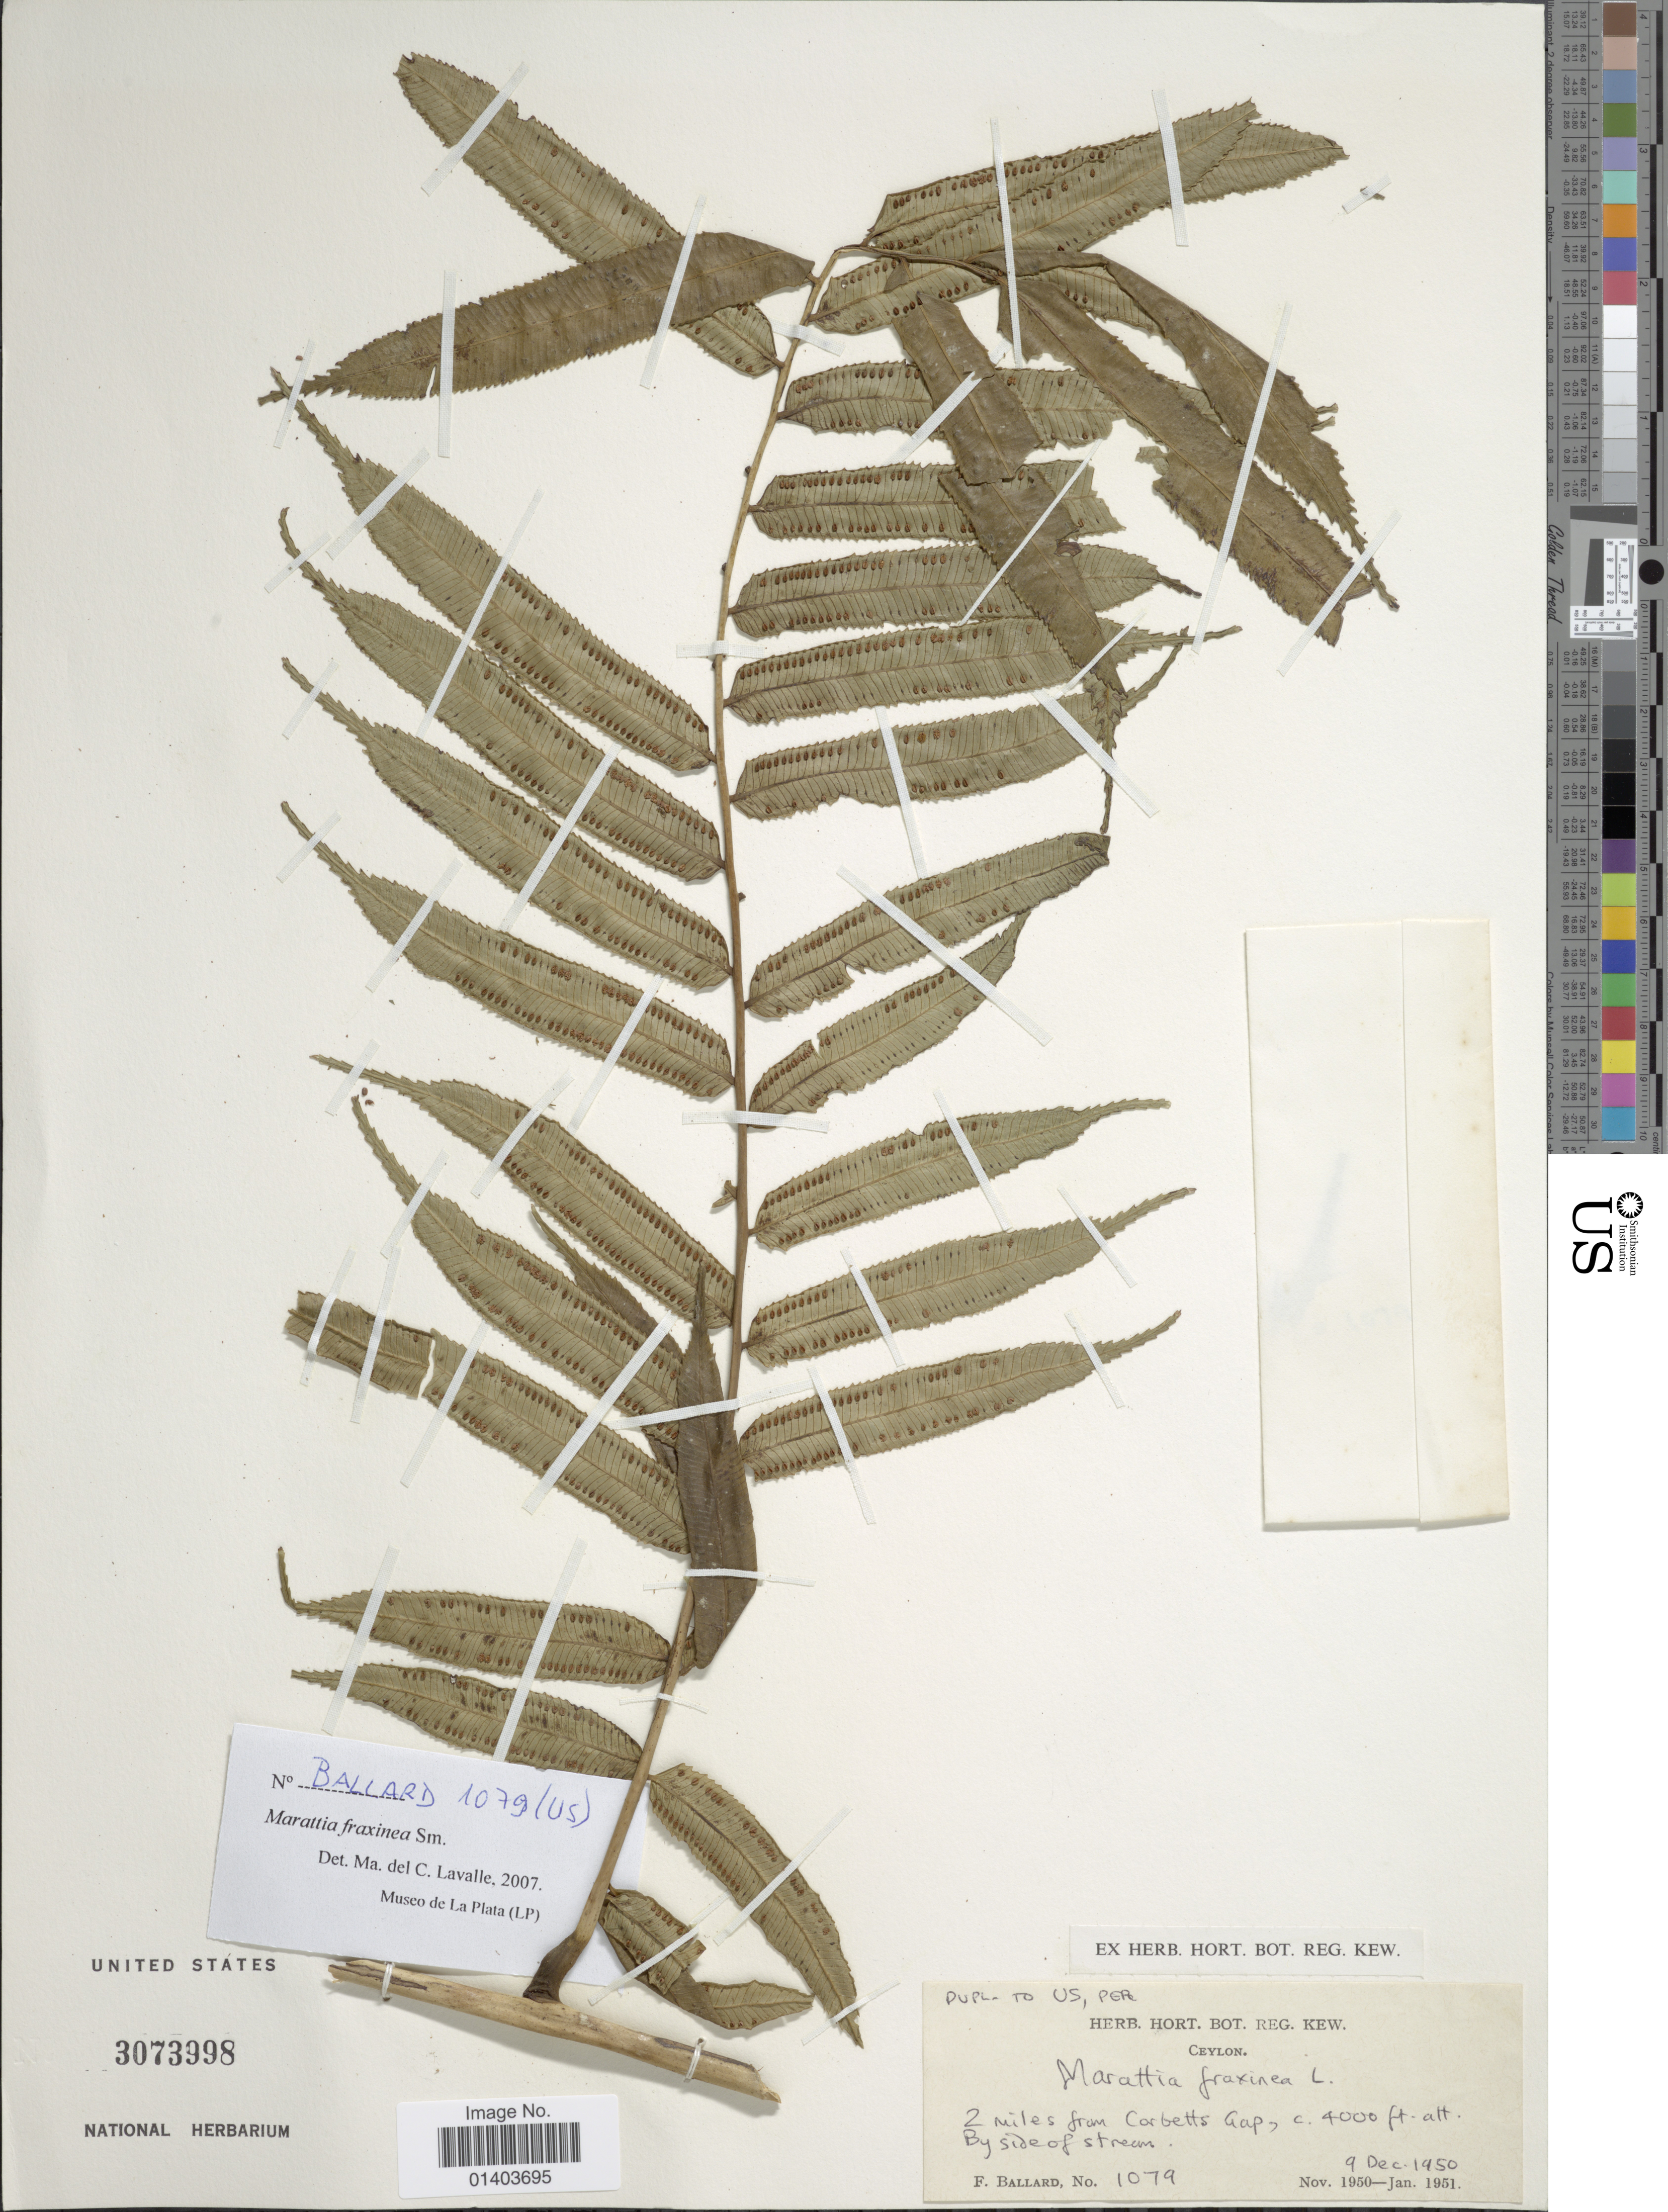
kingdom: Plantae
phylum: Tracheophyta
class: Polypodiopsida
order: Marattiales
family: Marattiaceae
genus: Ptisana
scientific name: Ptisana fraxinea var. fraxinea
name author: (Sm.) Murdock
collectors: F. Ballard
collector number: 1079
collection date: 1950-12-09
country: Sri Lanka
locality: Ceylon, 2 miles from Corbetts Gaps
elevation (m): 1219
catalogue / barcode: US 3073998